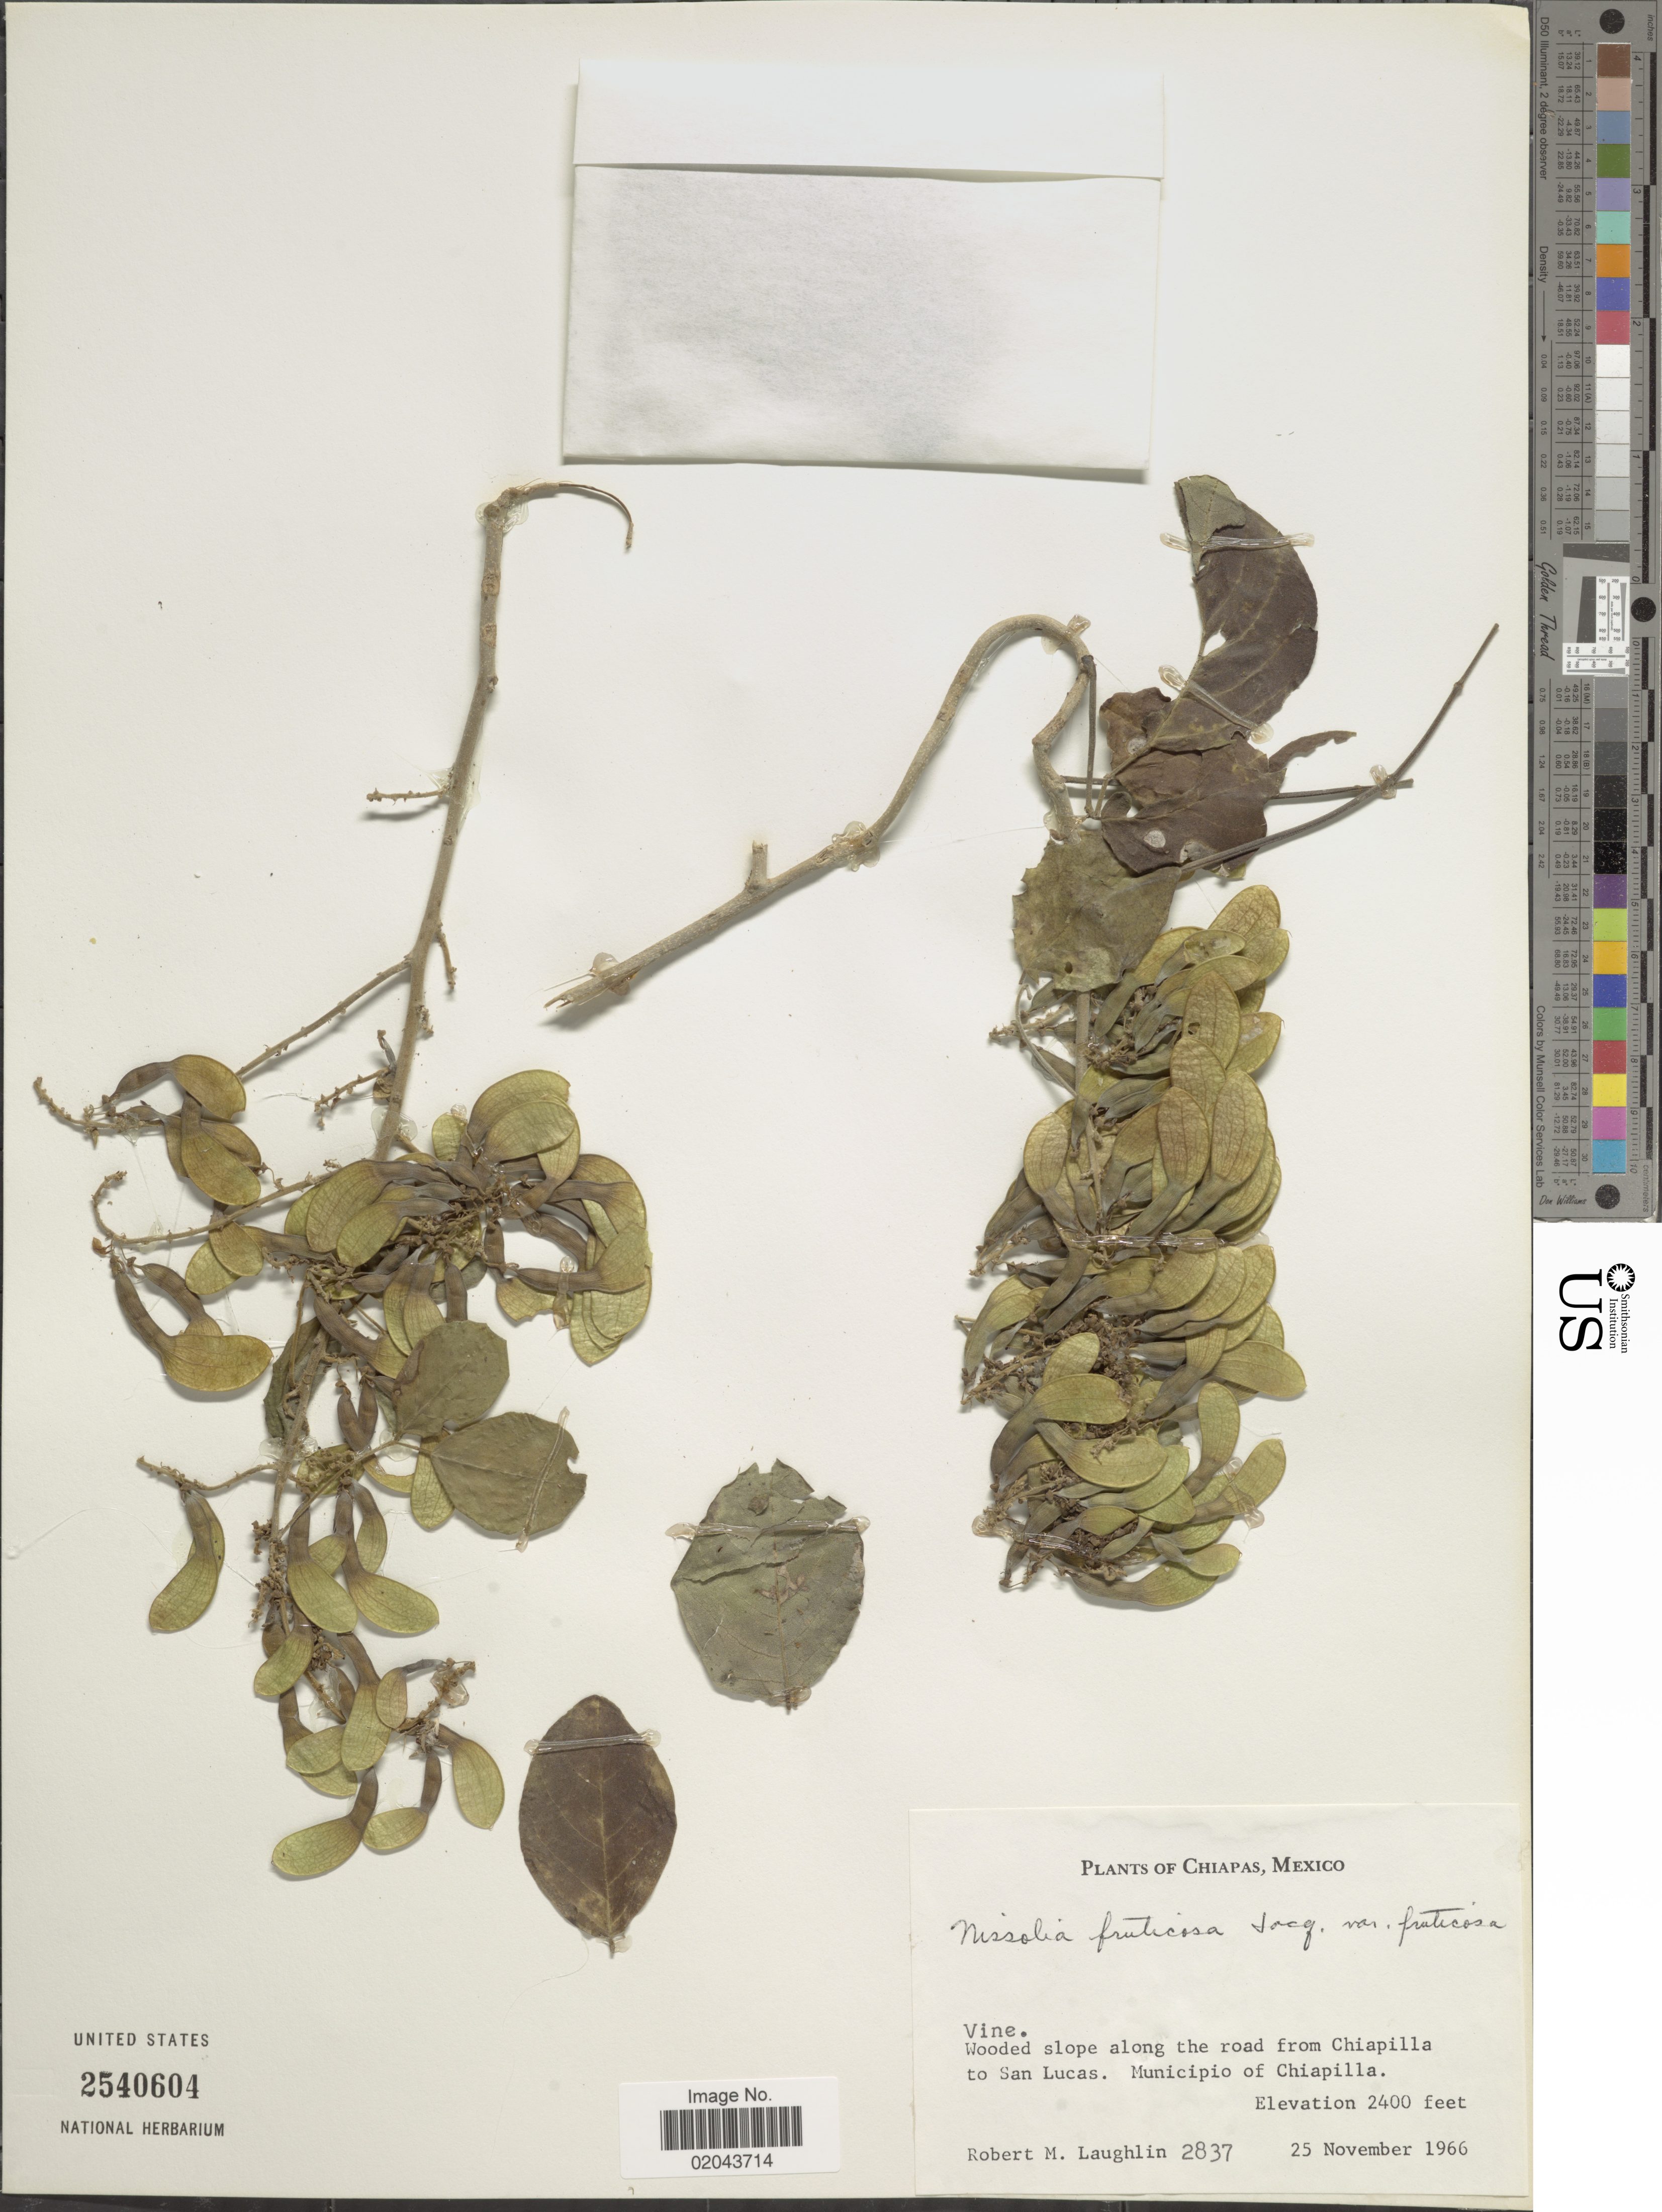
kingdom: Plantae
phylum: Tracheophyta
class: Magnoliopsida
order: Fabales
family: Fabaceae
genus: Nissolia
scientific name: Nissolia fruticosa var. fruticosa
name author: Jacq.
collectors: R. M. Laughlin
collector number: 2837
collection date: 1966-11-25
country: Mexico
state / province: Chiapas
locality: Wooded slope along the road from Chiapilla to San Lucas, Municipio of Chiapilla.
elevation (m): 732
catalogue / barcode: US 2540604